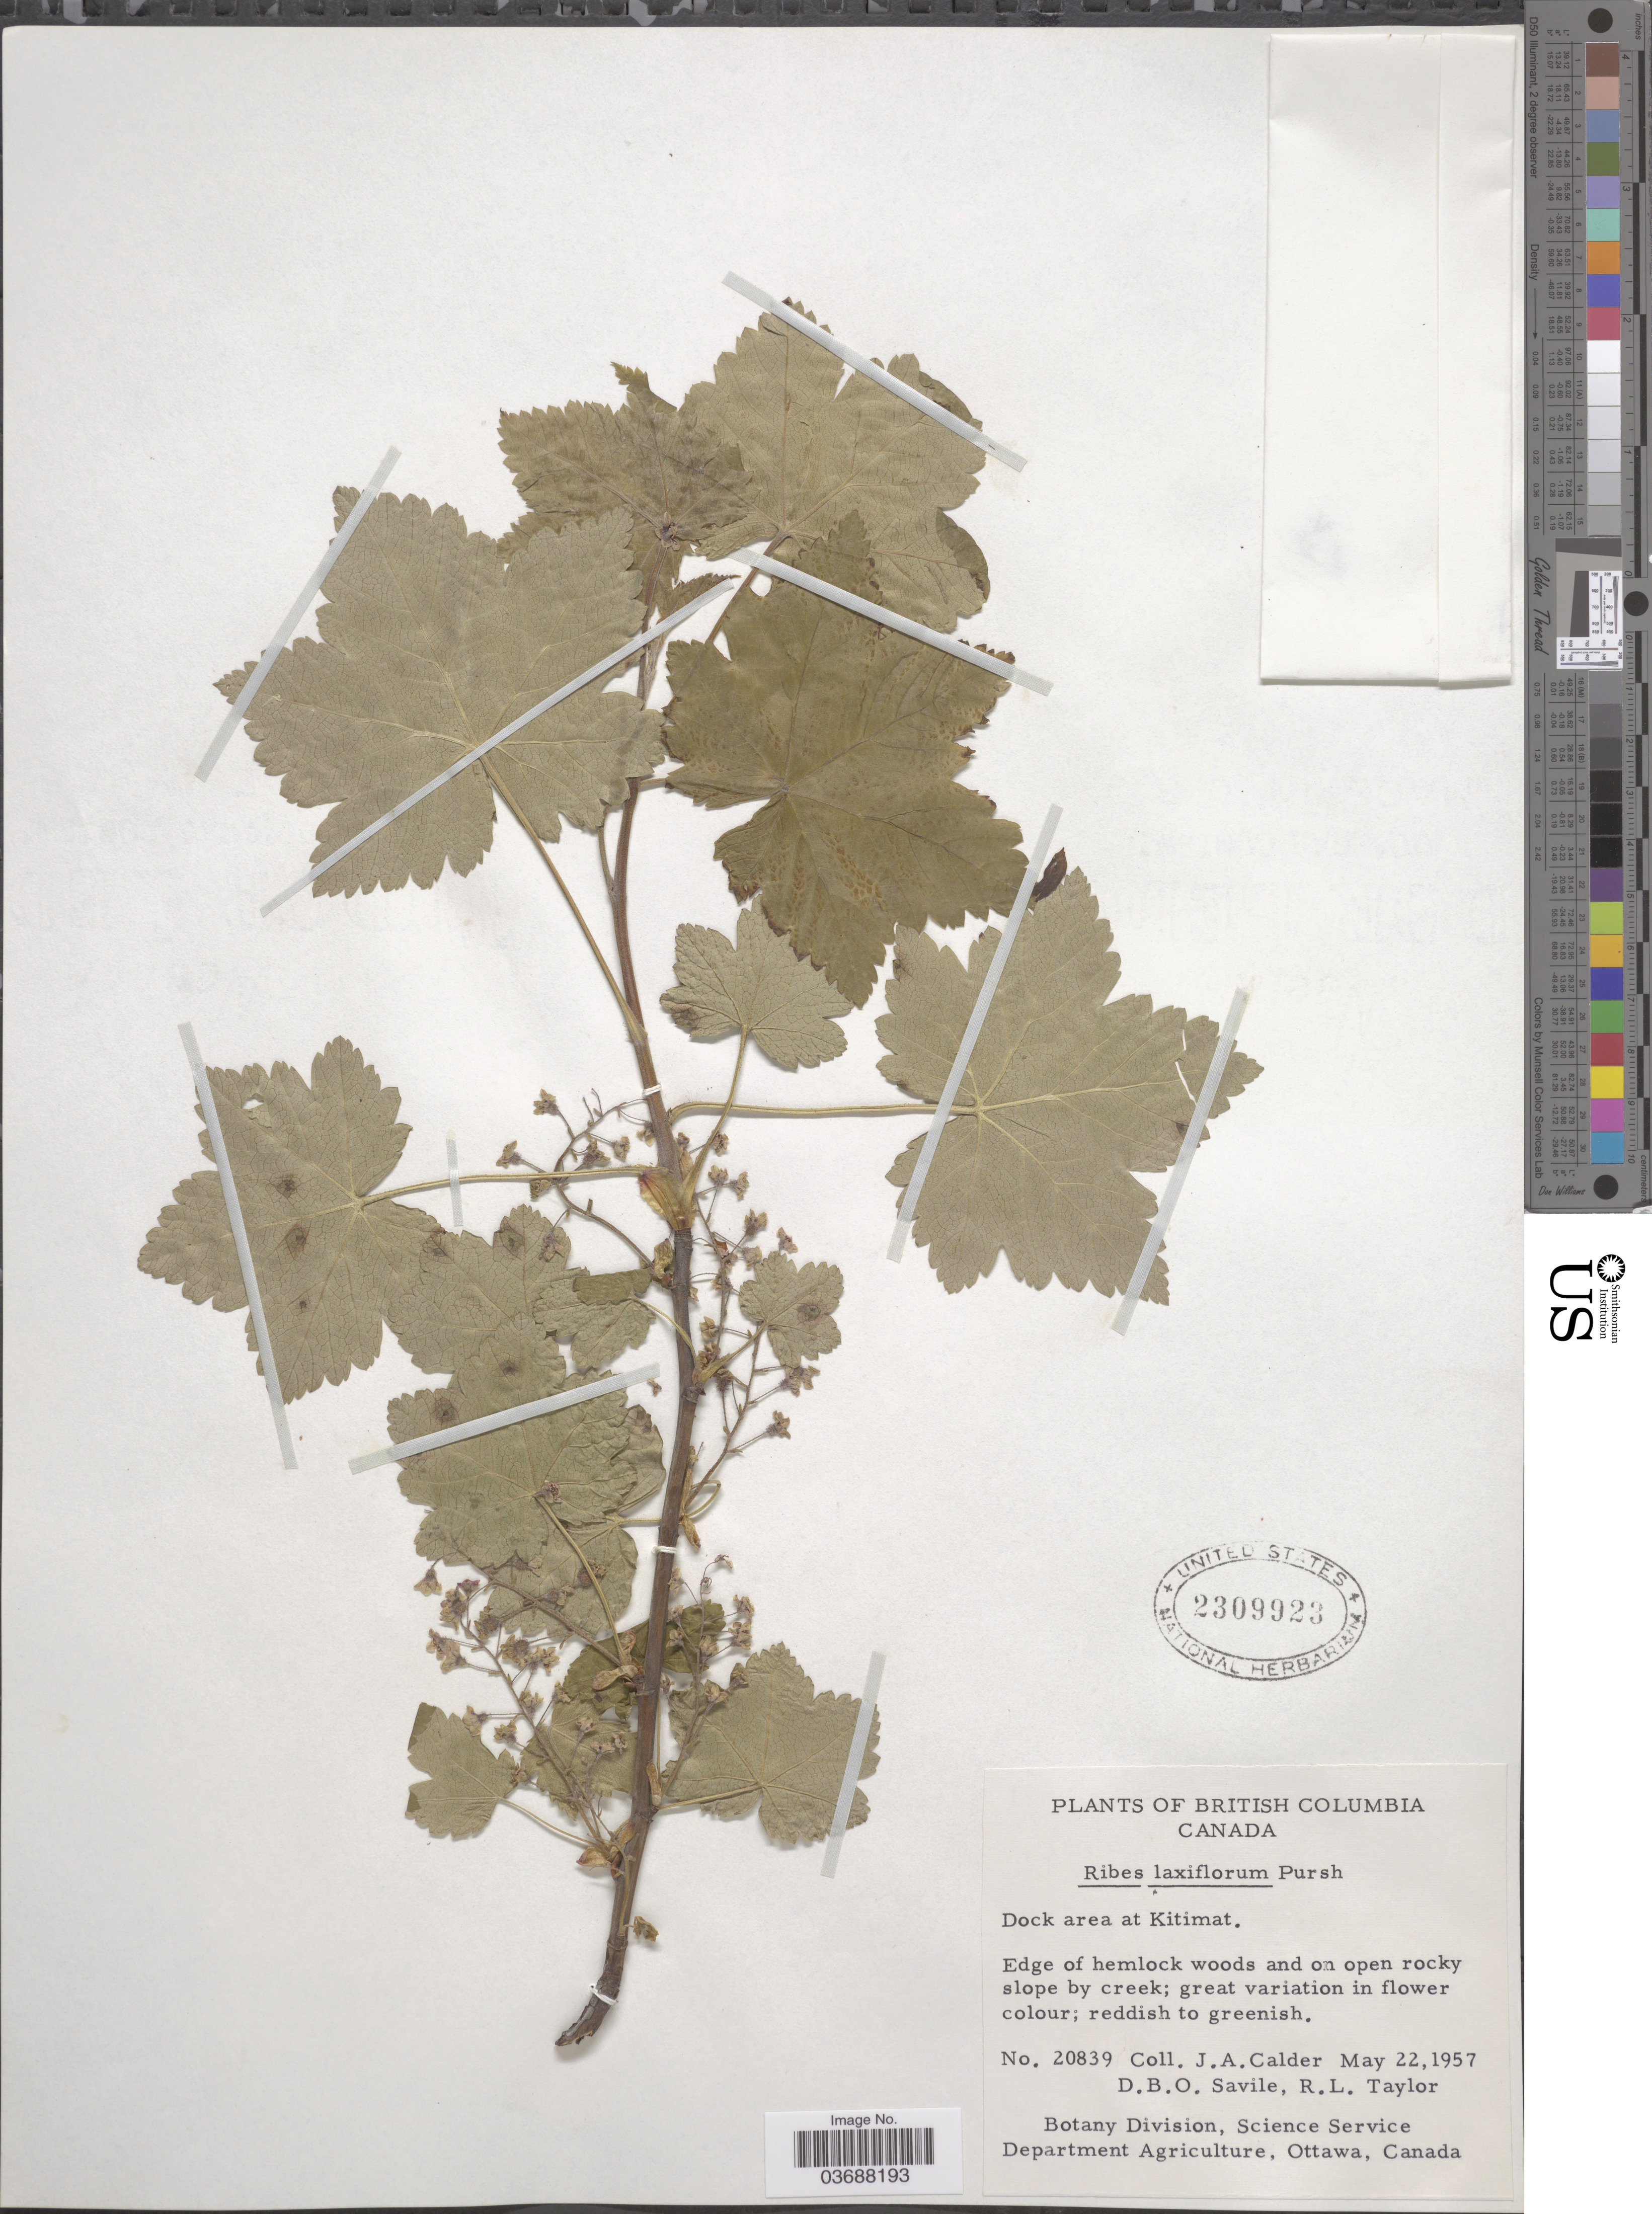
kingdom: Plantae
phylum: Tracheophyta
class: Magnoliopsida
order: Saxifragales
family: Grossulariaceae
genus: Ribes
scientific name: Ribes laxiflorum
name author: Pursh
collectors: J. A. Calder, D. Savile & R. Taylor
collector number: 20839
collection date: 1957-05-22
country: Canada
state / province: British Columbia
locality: Edge of hemlock woods and on open rocky slope by creek.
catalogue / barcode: US 2309923